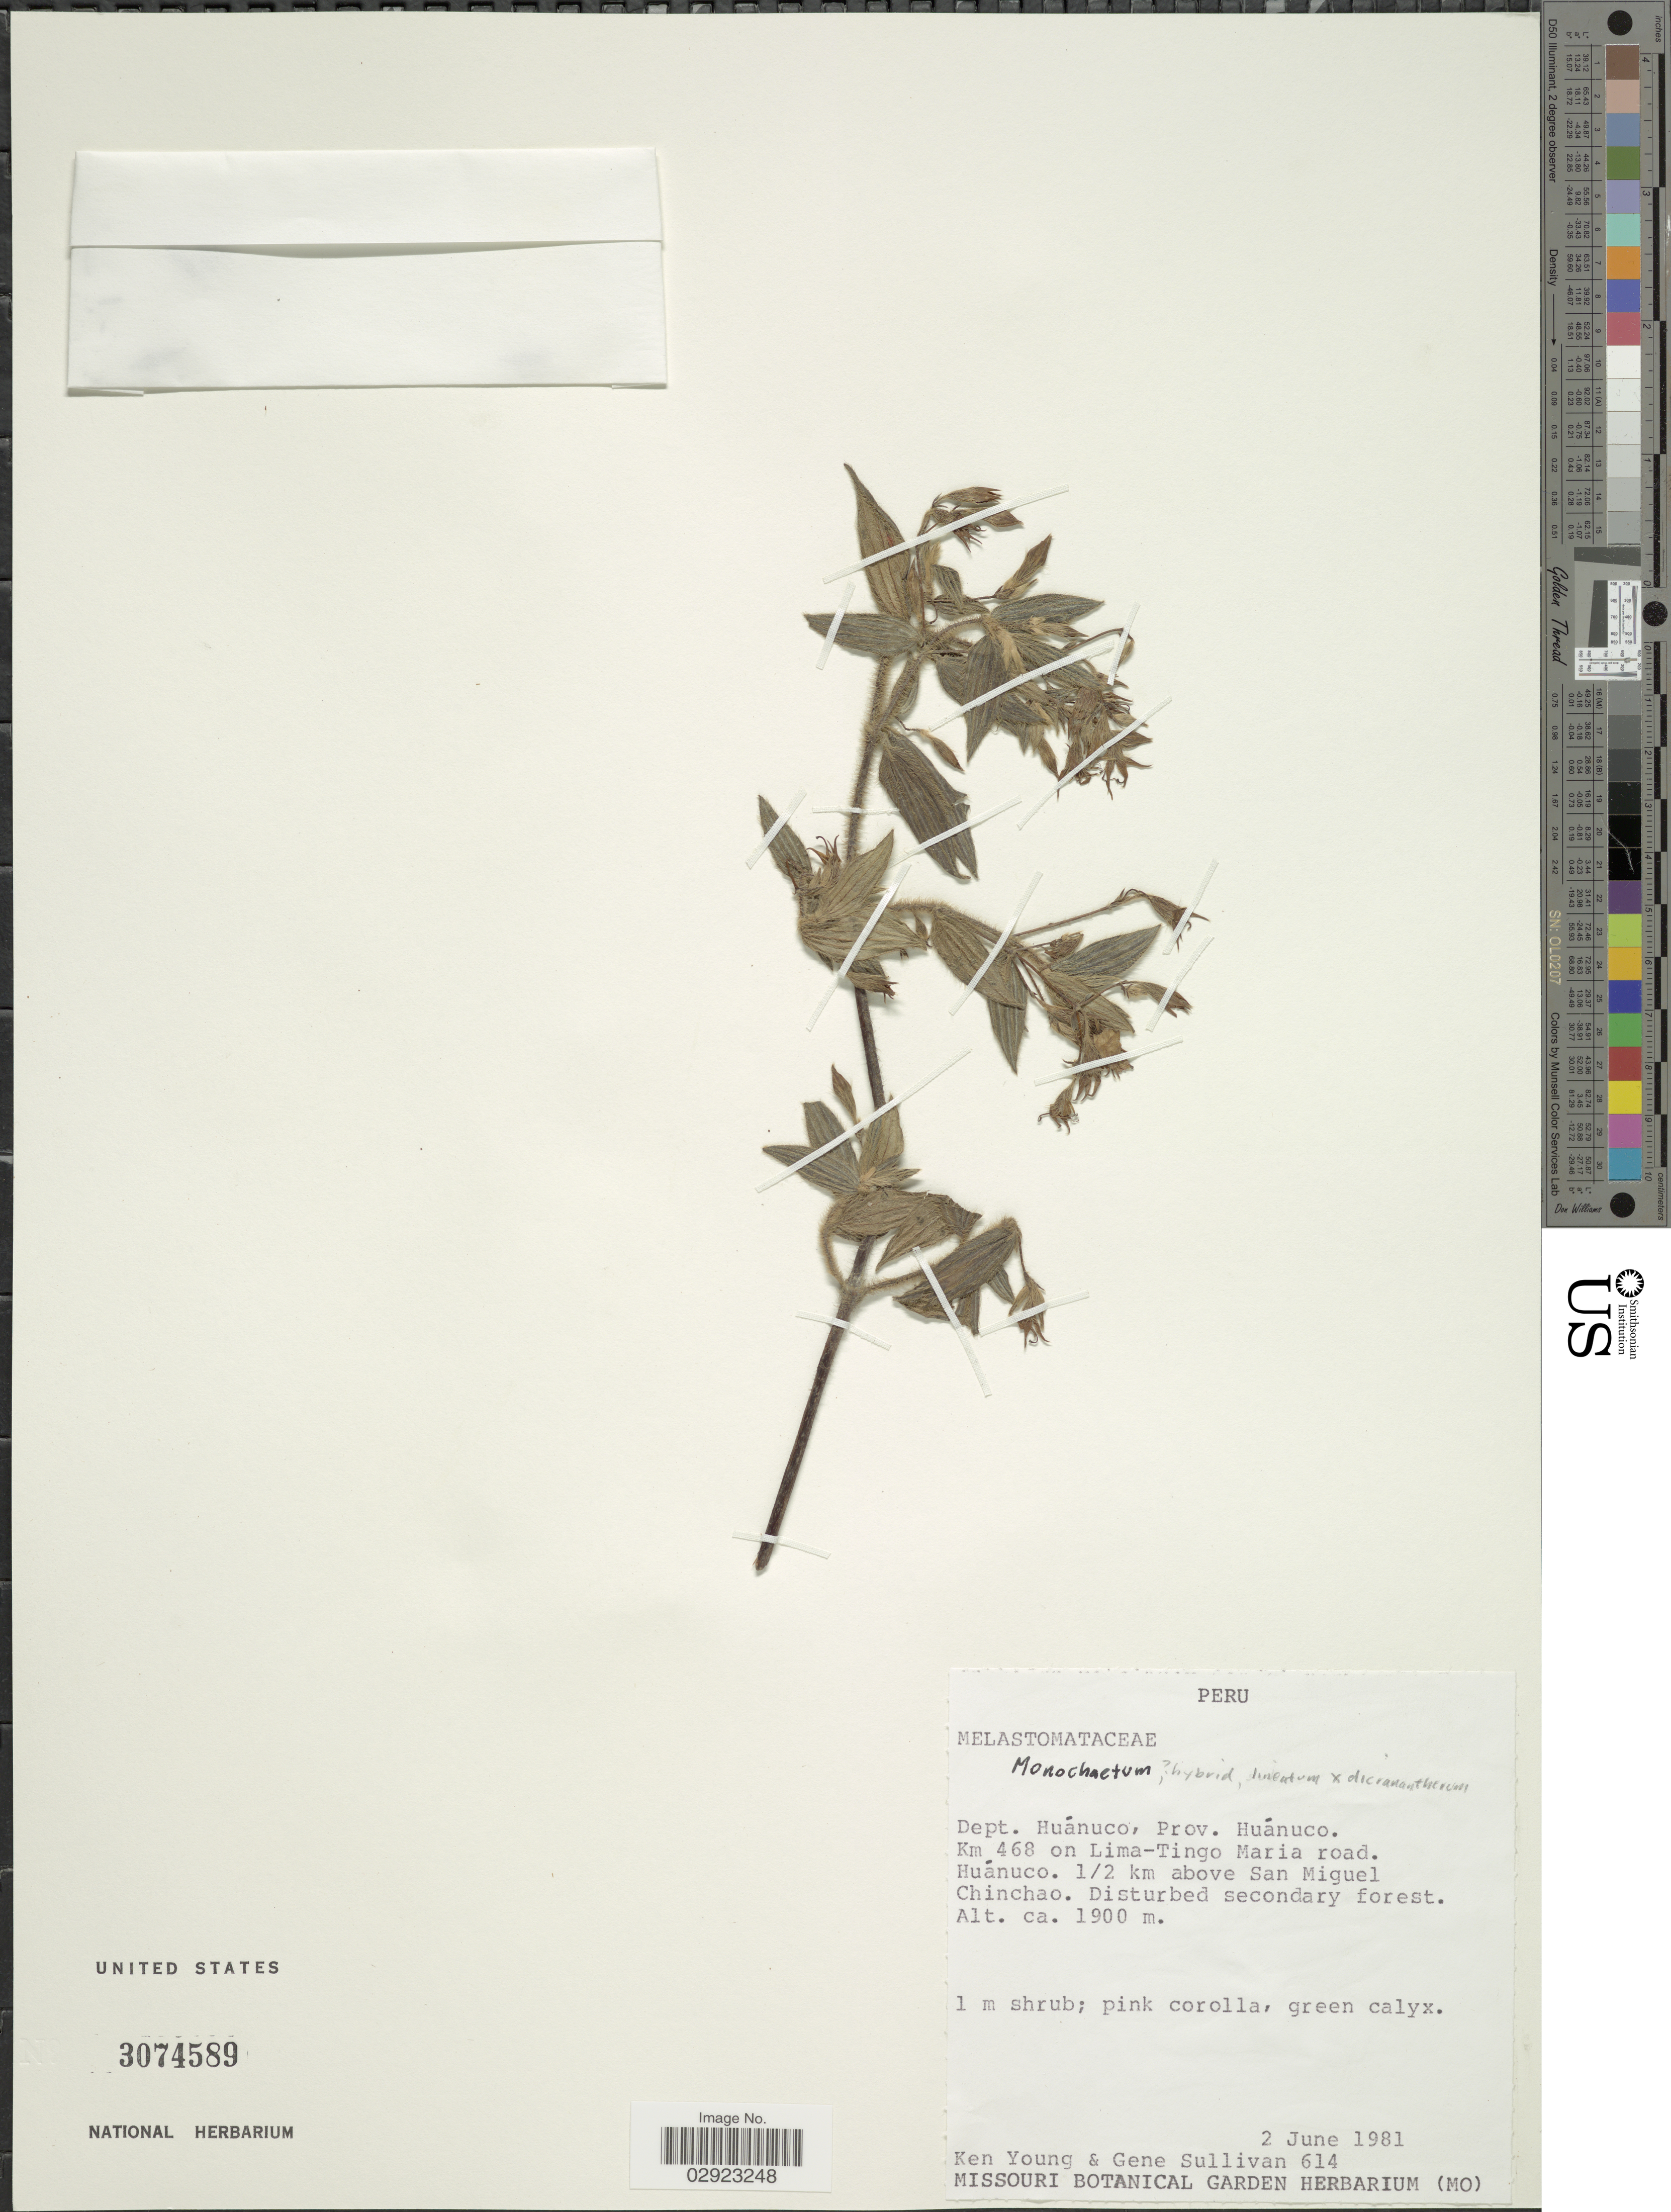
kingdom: Plantae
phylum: Tracheophyta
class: Magnoliopsida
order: Myrtales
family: Melastomataceae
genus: Monochaetum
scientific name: Monochaetum lineatum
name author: (D. Don) Naudin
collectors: K. Young & G. Sullivan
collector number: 614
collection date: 1981-06-02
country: Peru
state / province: Huánuco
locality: Dept. Huánuco, Prov. Huánuco. Km 468 on Lima-Tingo Maria road. Huánuco. ½ km above San Miguel Chinchao.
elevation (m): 1900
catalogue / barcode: US 3074589